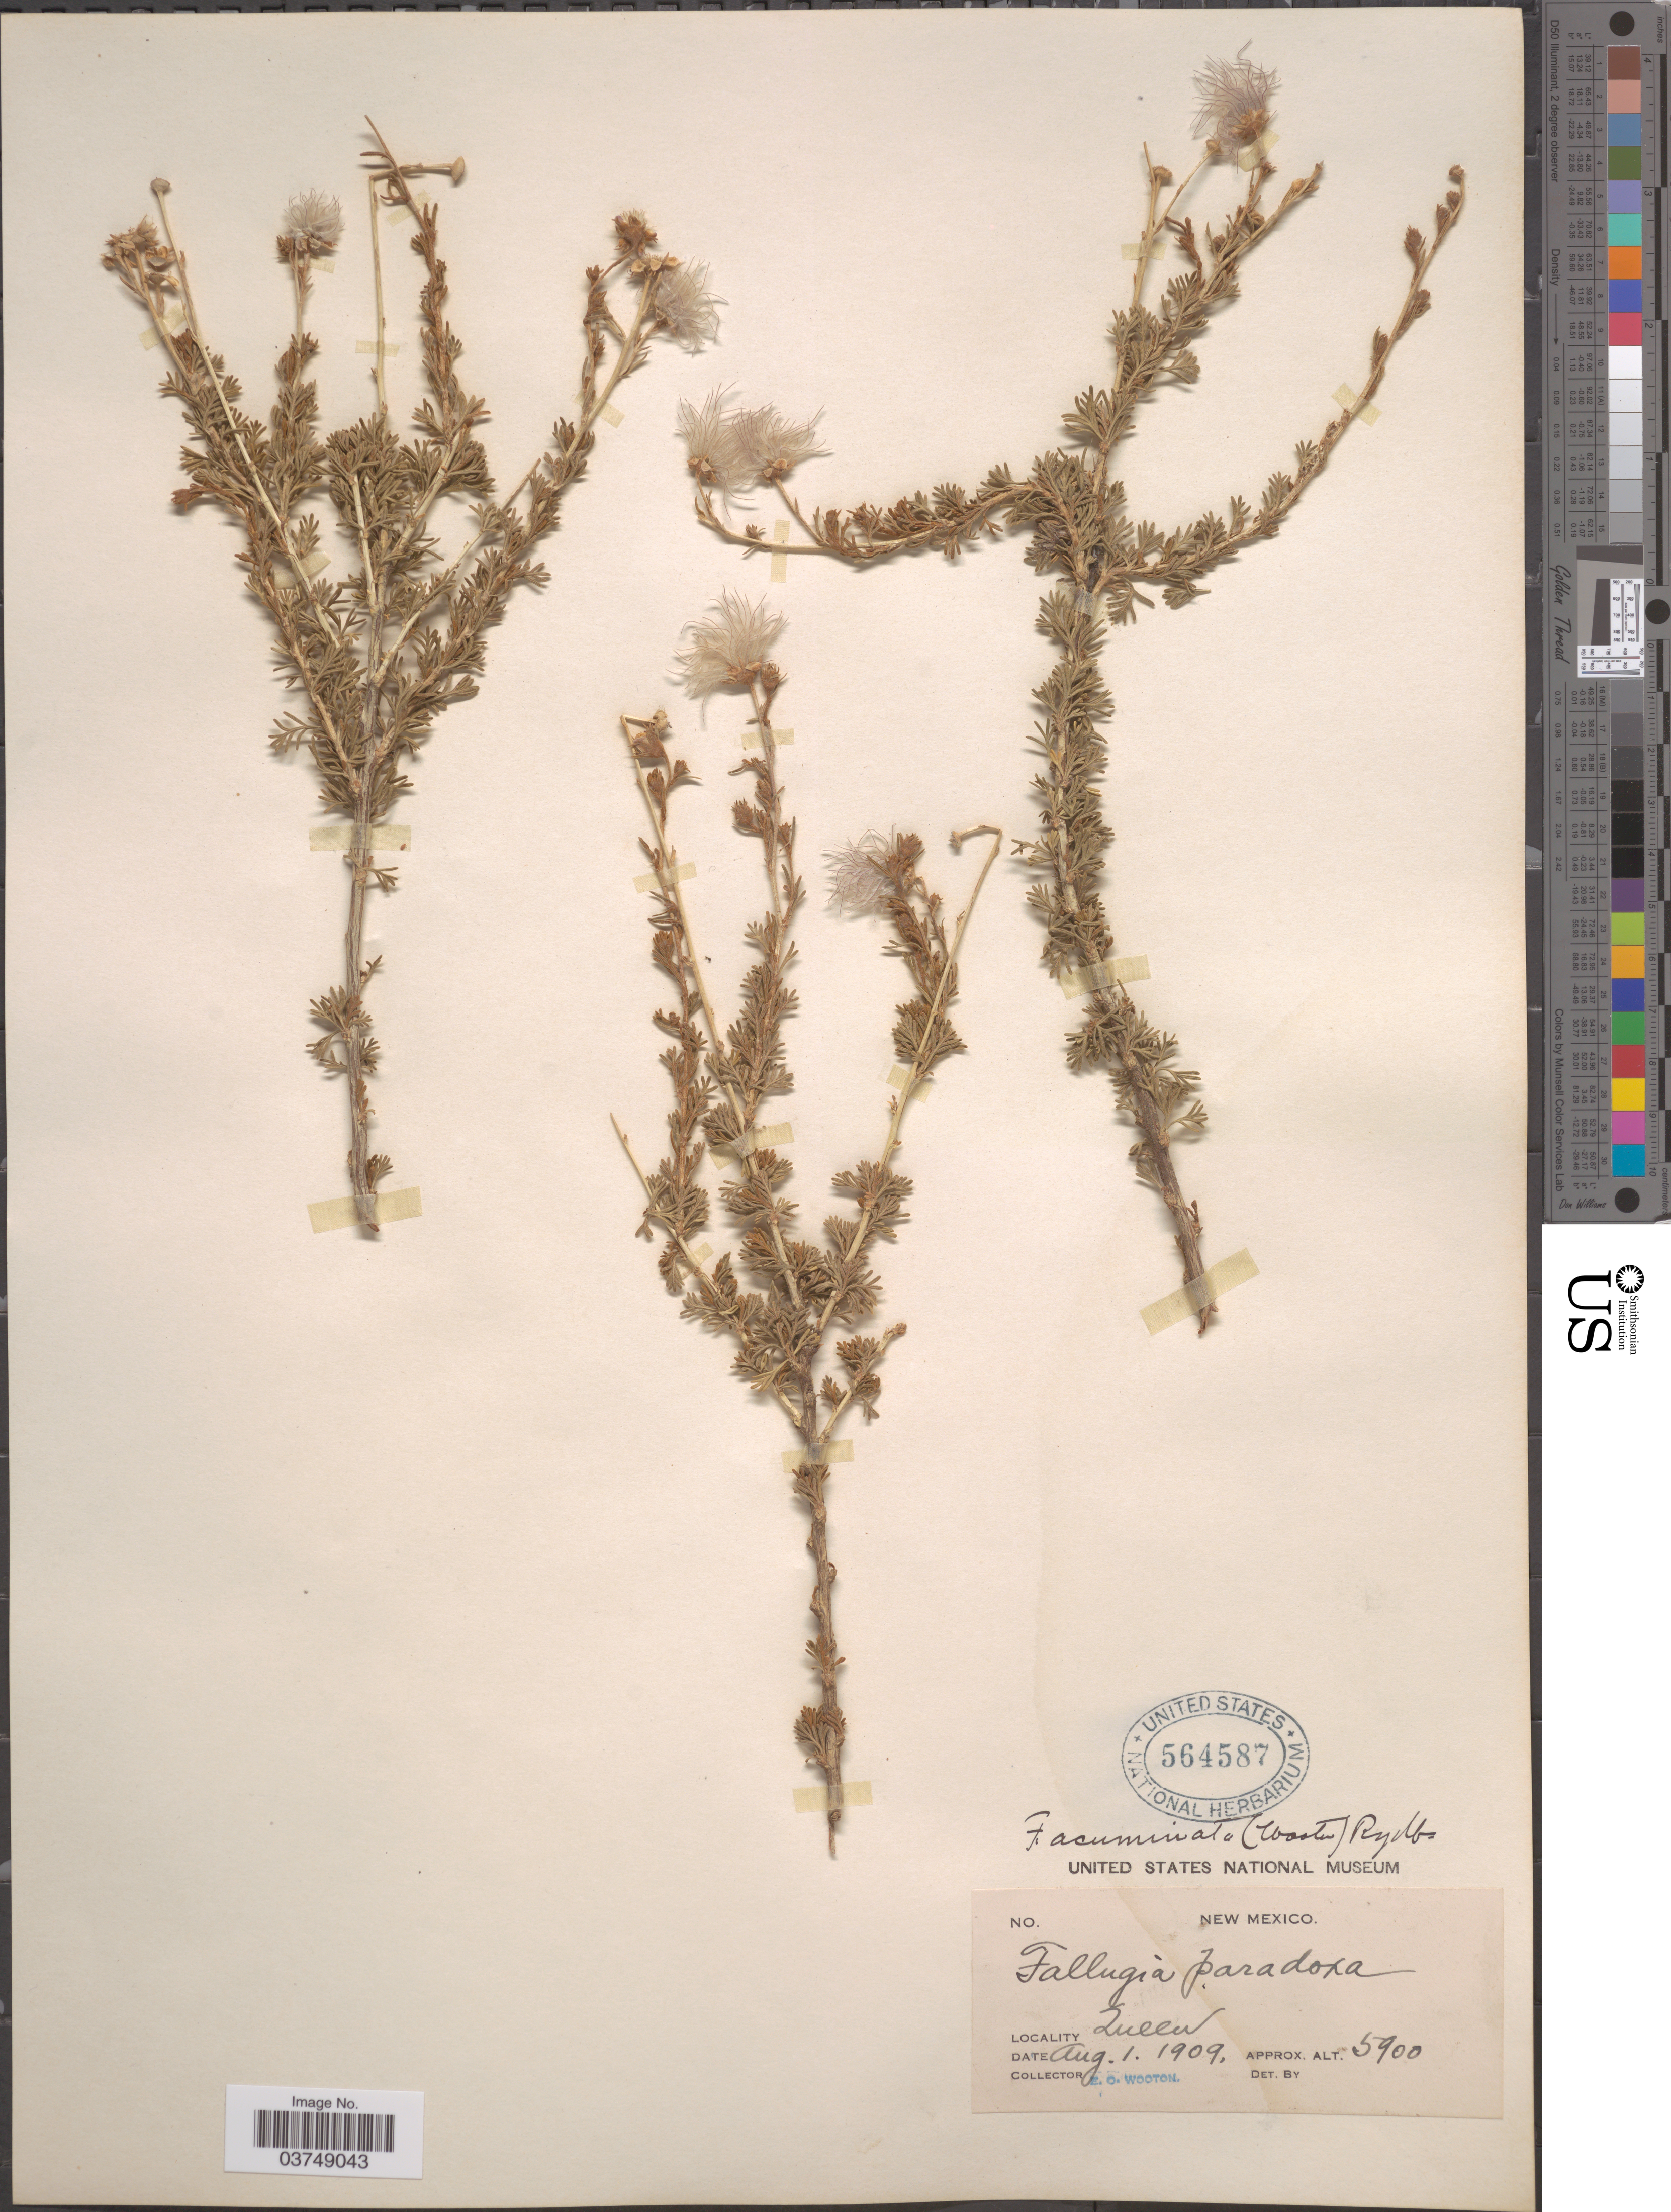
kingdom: Plantae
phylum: Tracheophyta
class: Magnoliopsida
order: Rosales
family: Rosaceae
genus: Fallugia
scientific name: Fallugia acuminata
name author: (Wooton) Rydb.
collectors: E. O. Wooton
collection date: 1909-08-01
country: United States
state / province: New Mexico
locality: Queen.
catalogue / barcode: US 564587